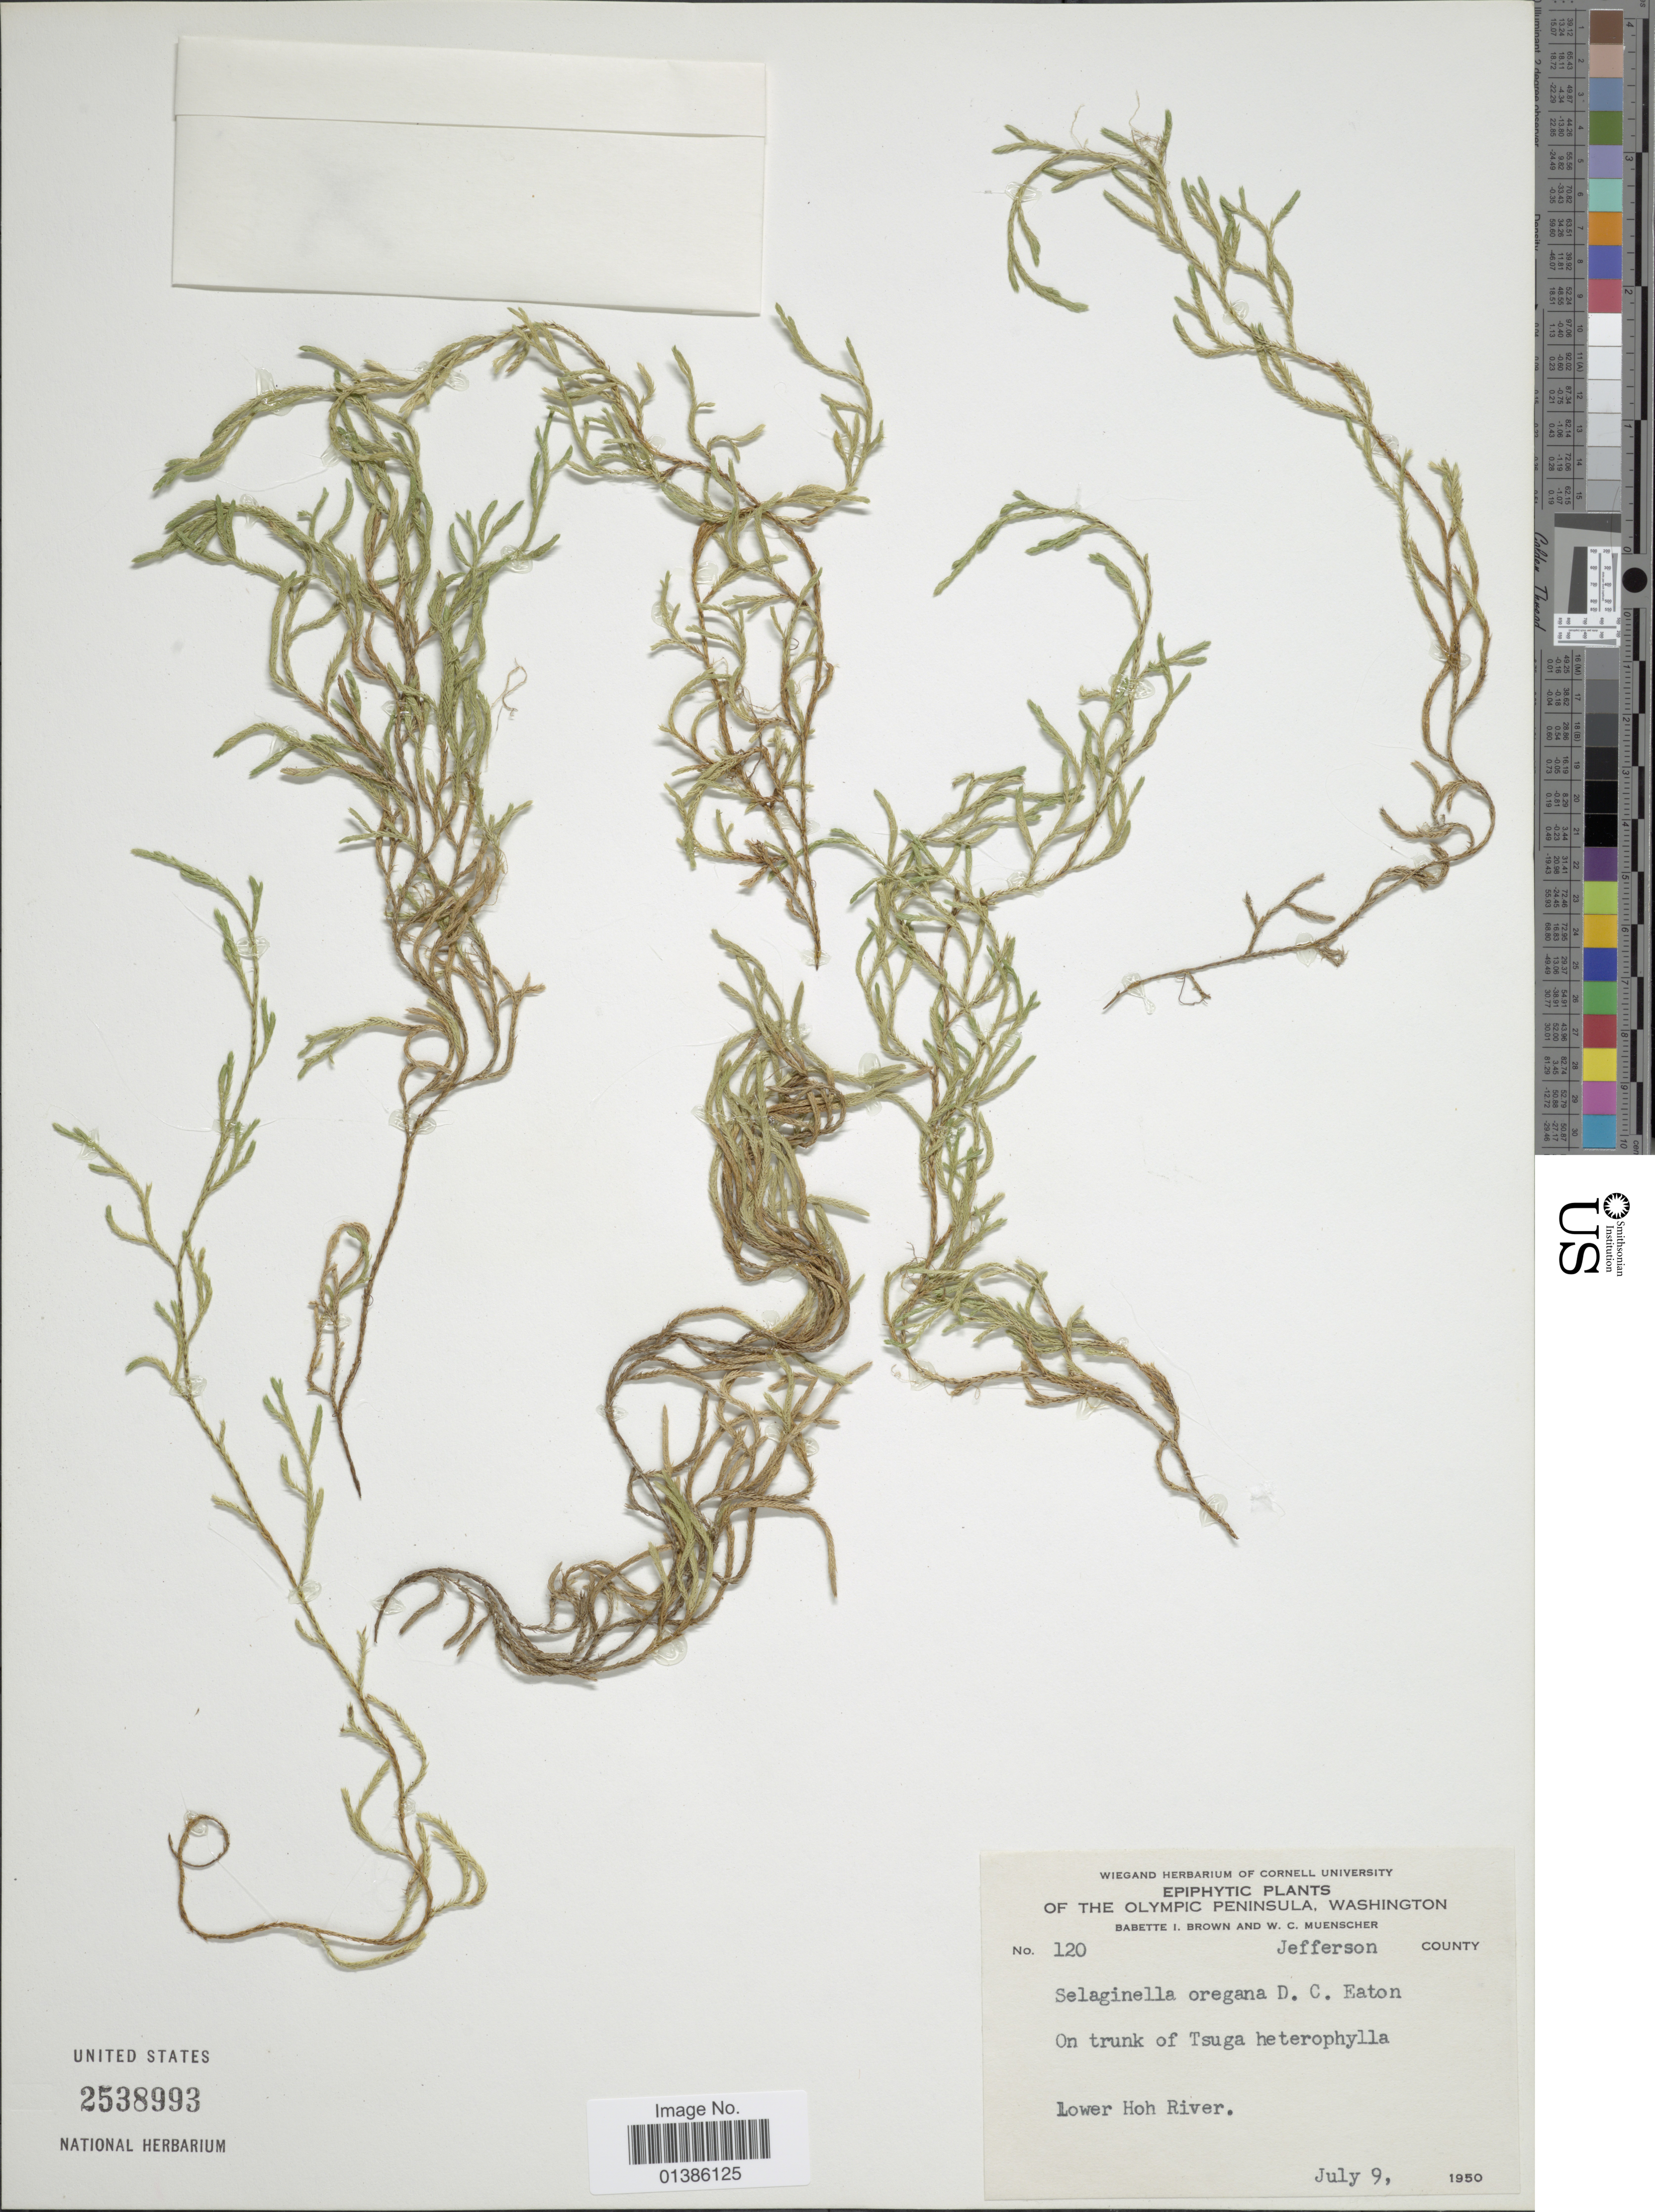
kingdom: Plantae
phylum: Tracheophyta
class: Lycopodiopsida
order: Selaginellales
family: Selaginellaceae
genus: Selaginella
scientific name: Selaginella oregana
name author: D.C. Eaton ex S. Watson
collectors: B. I. Brown & W. Muenscher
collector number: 120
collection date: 1950-07-09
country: United States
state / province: Washington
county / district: Jefferson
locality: Epiphytic plants of the Olympic Peninsula. Jefferson County. On trunk of Tsuga heterophylla. Lower Hoh River.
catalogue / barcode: US 2538993